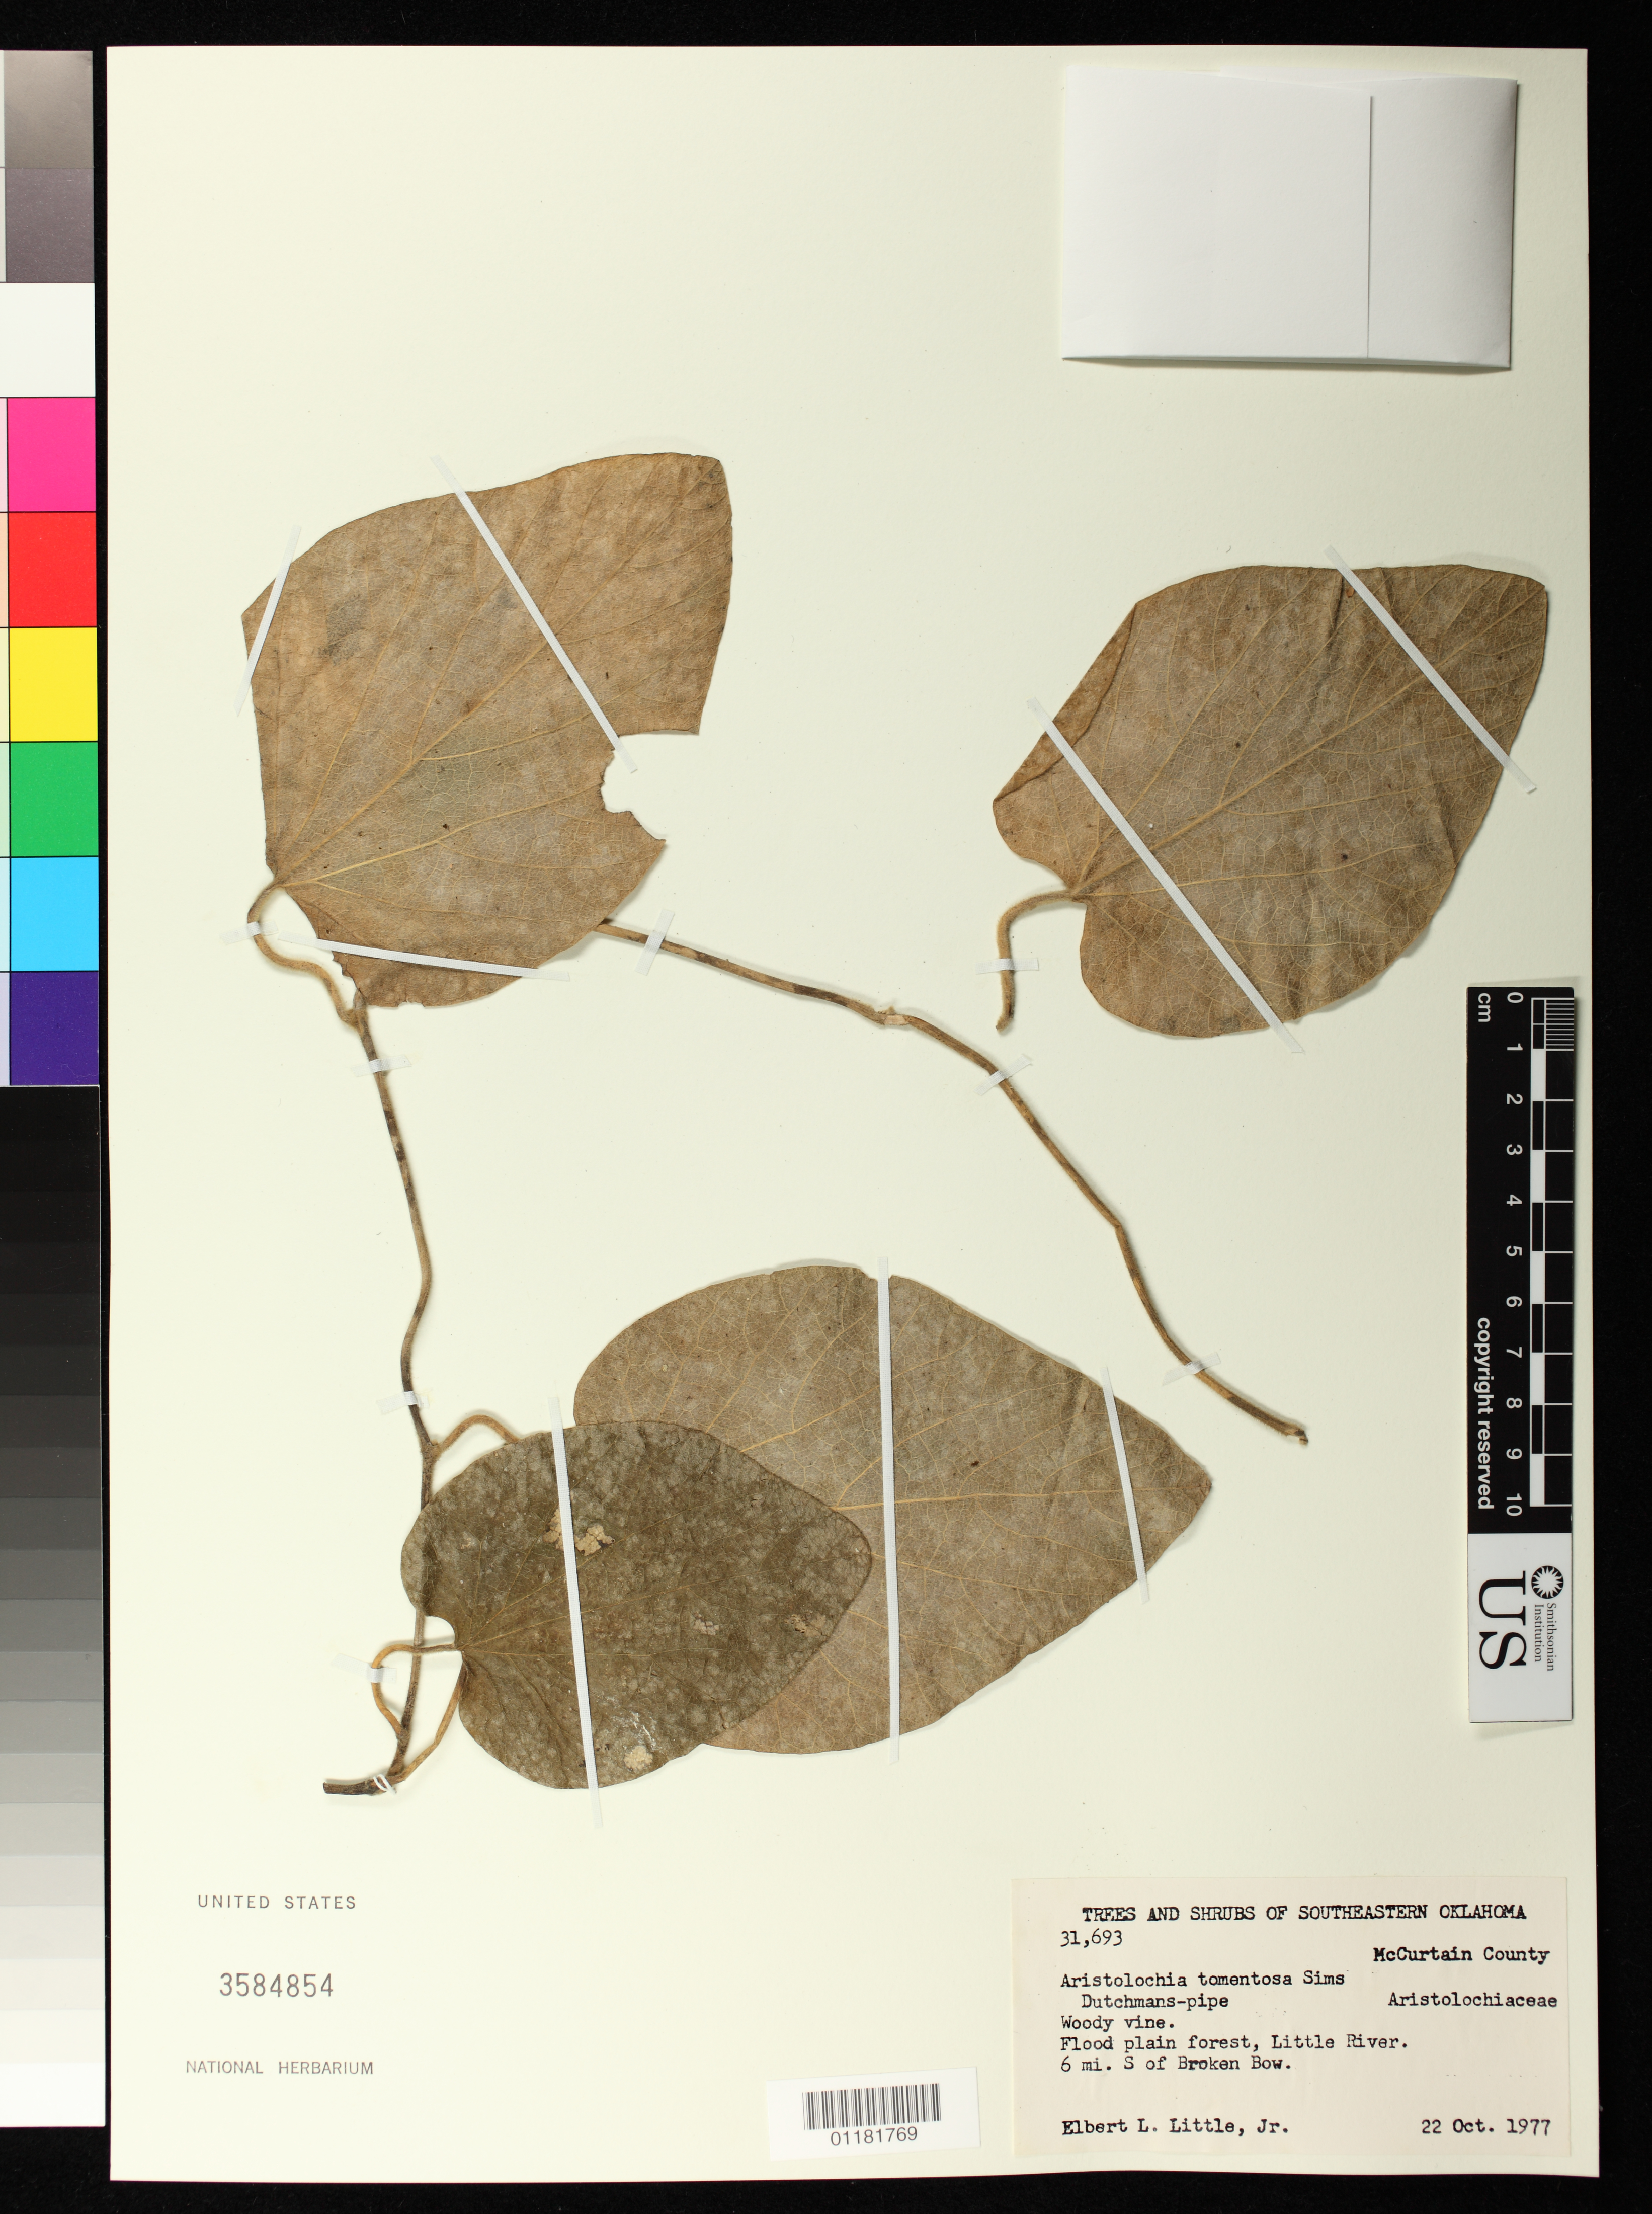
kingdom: Plantae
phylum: Tracheophyta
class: Magnoliopsida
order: Piperales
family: Aristolochiaceae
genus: Aristolochia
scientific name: Aristolochia tomentosa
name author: Sims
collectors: E. L. Little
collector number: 31693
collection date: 1977-10-22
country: United States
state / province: Oklahoma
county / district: McCurtain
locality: Flood plain forest, Little River. 6 miles South of Broken Bow. McCurtain County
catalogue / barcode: US 3584854